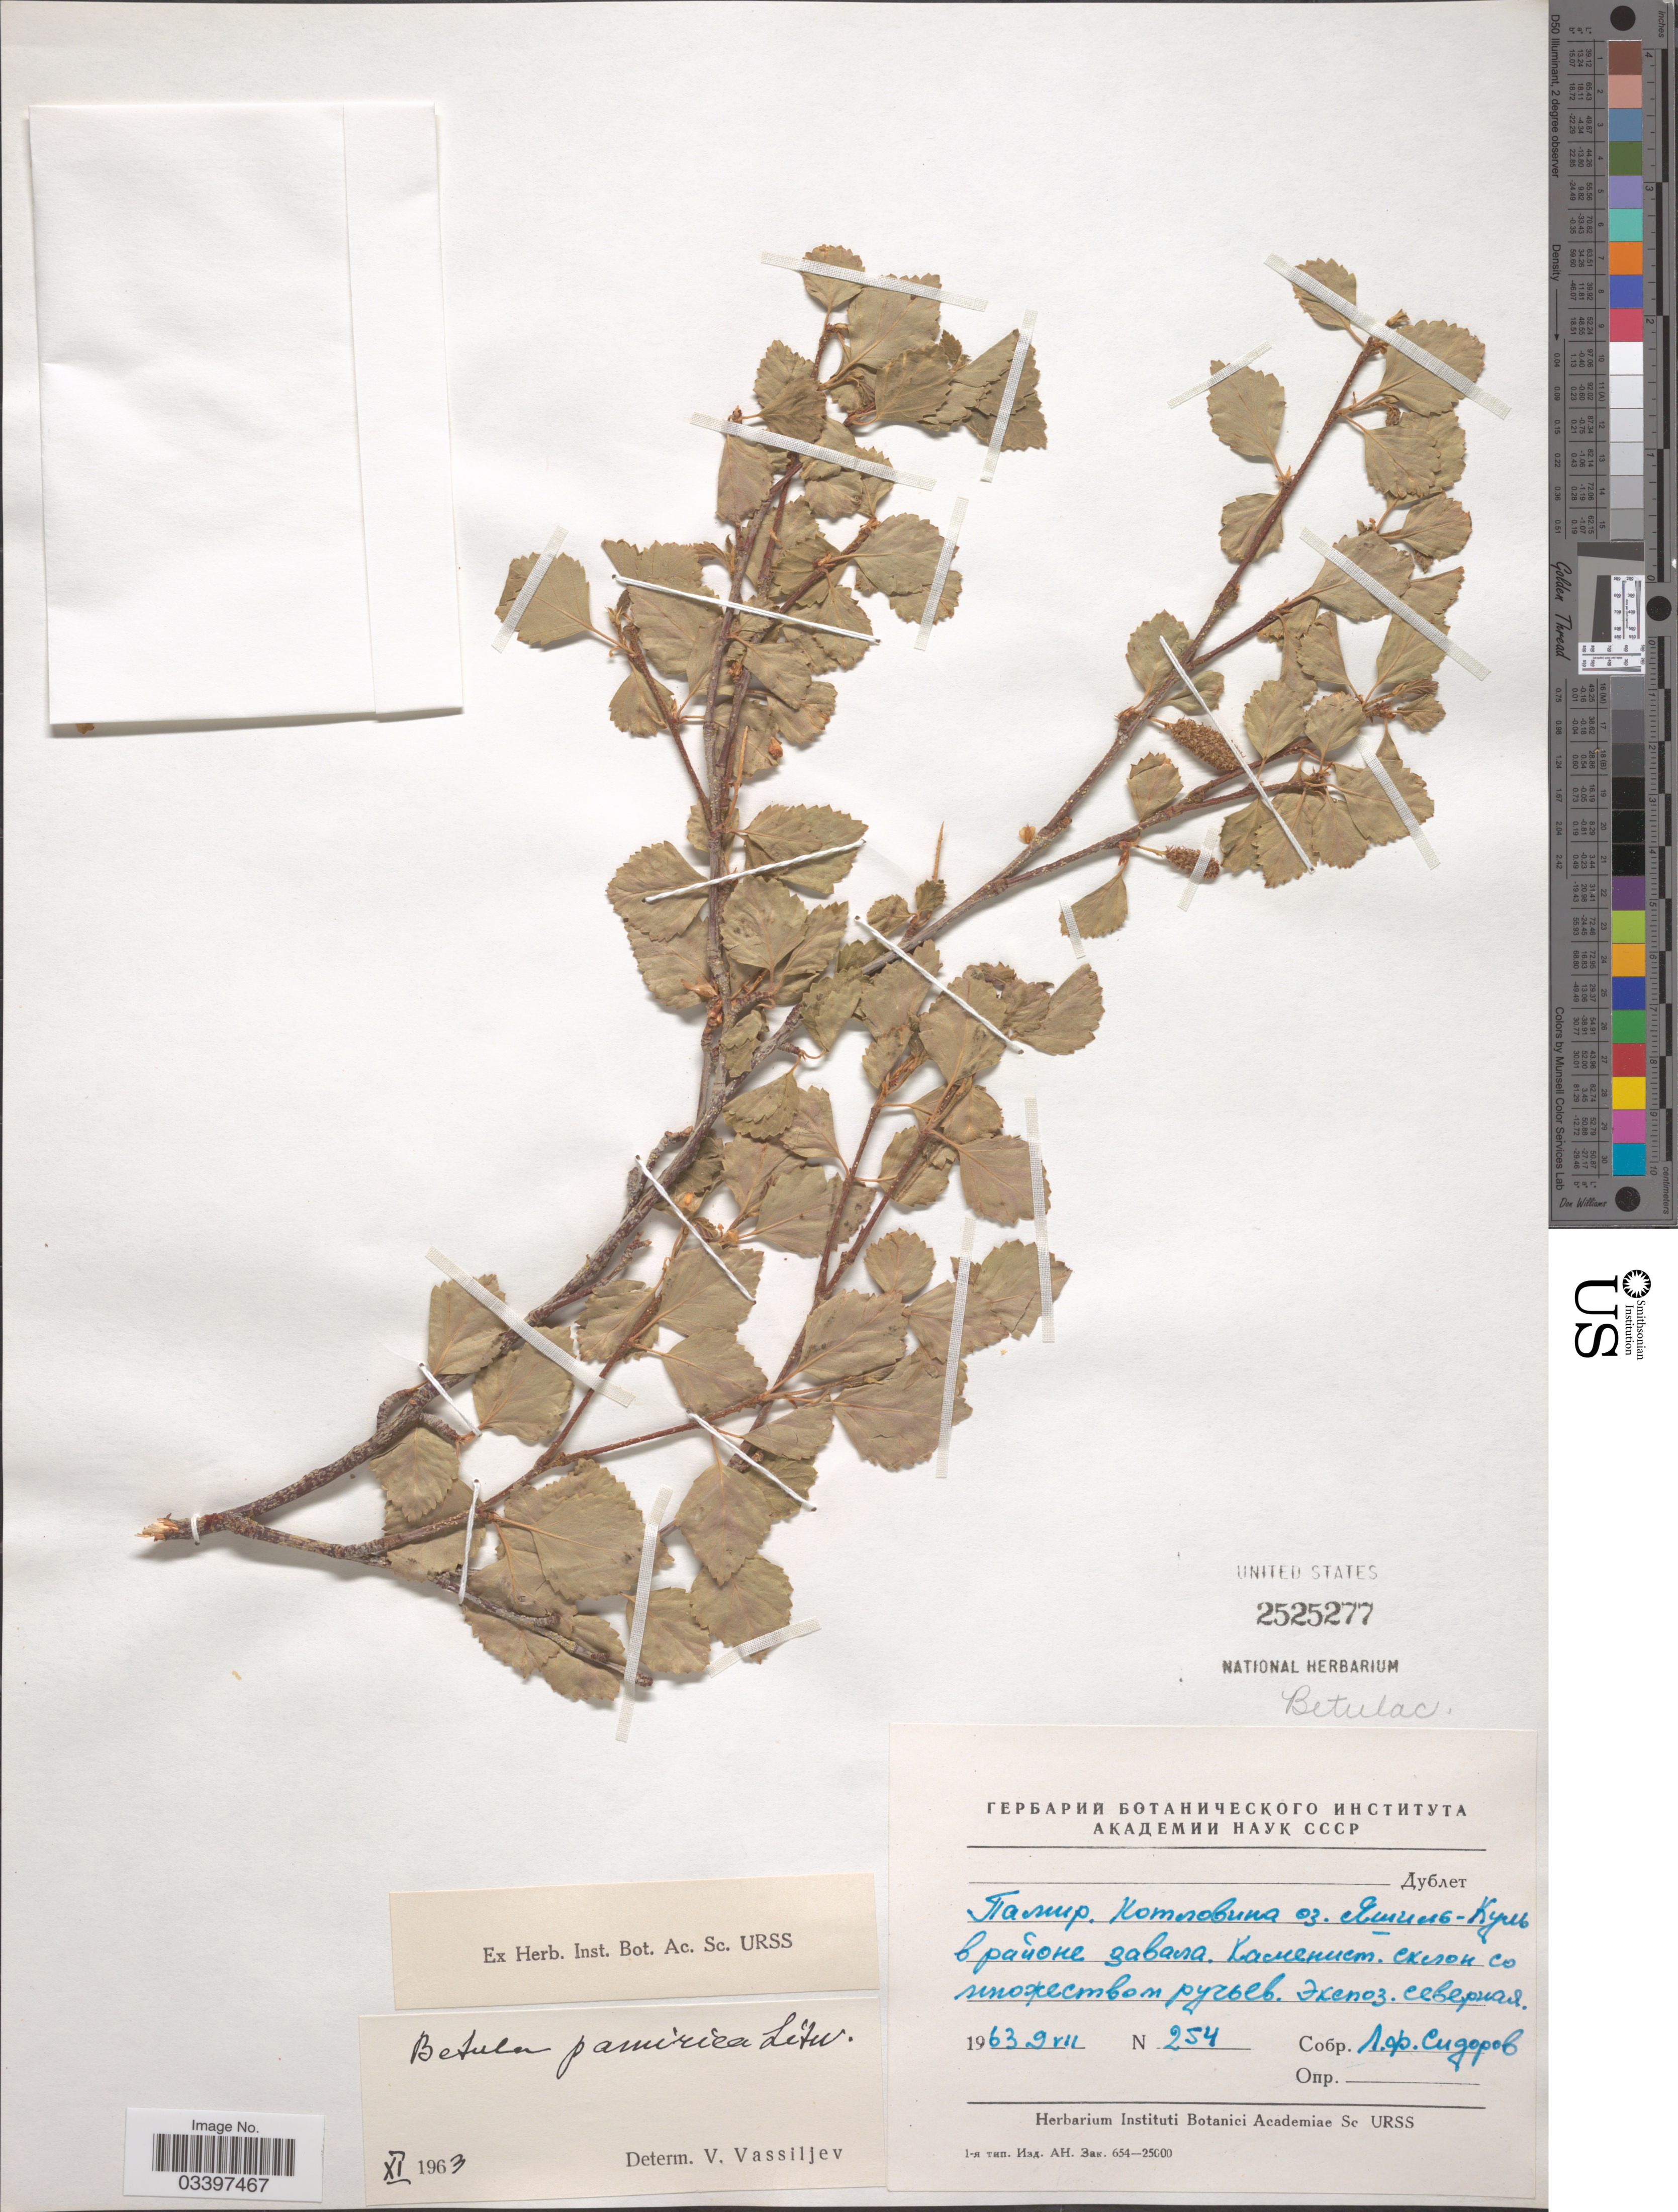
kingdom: Plantae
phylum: Tracheophyta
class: Magnoliopsida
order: Fagales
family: Betulaceae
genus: Betula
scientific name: Betula pamirica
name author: Litv.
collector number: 254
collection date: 1963-07-09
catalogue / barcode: US 2525277